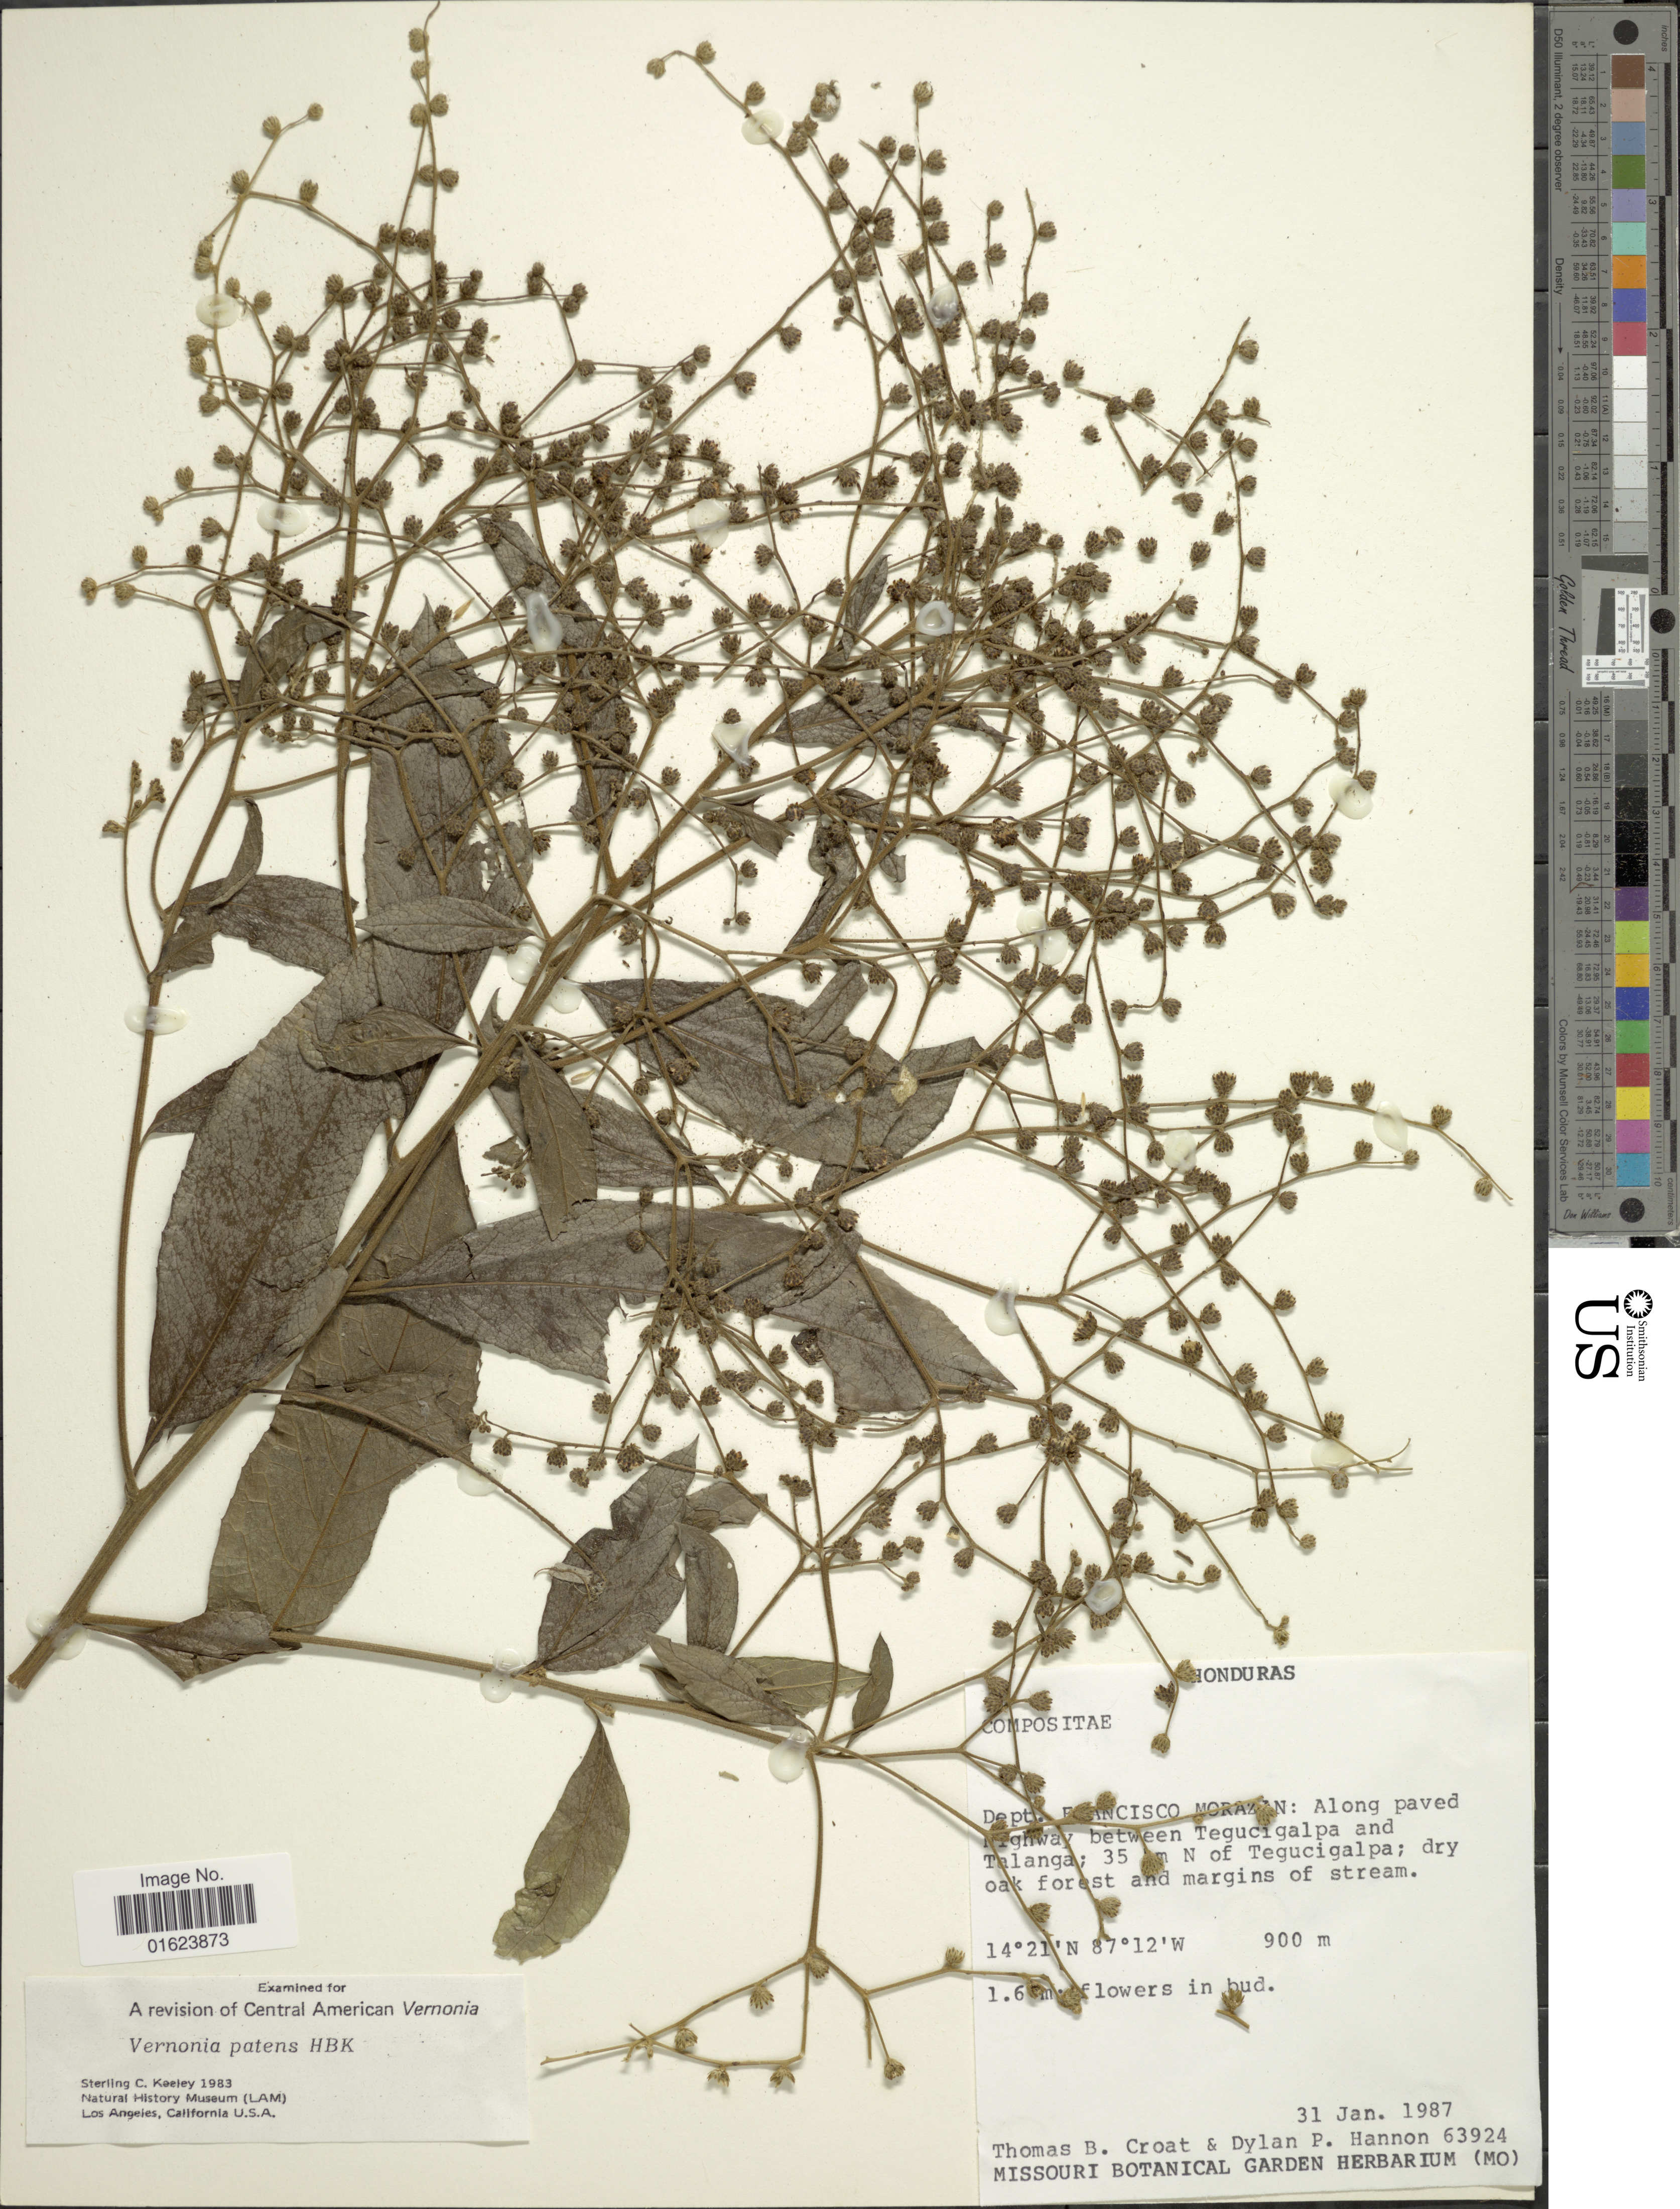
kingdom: Plantae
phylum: Tracheophyta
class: Magnoliopsida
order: Asterales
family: Asteraceae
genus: Vernonanthura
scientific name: Vernonanthura patens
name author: (Kunth) H. Rob.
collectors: T. B. Croat & D. Hannon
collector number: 63924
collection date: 1987-01-31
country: Honduras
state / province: Fco. Morazán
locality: Dept. Francisco Morazan: Along paved Highway between Tegucigalpa and Talanga; 35 km N of Tegucigalpa.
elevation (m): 900